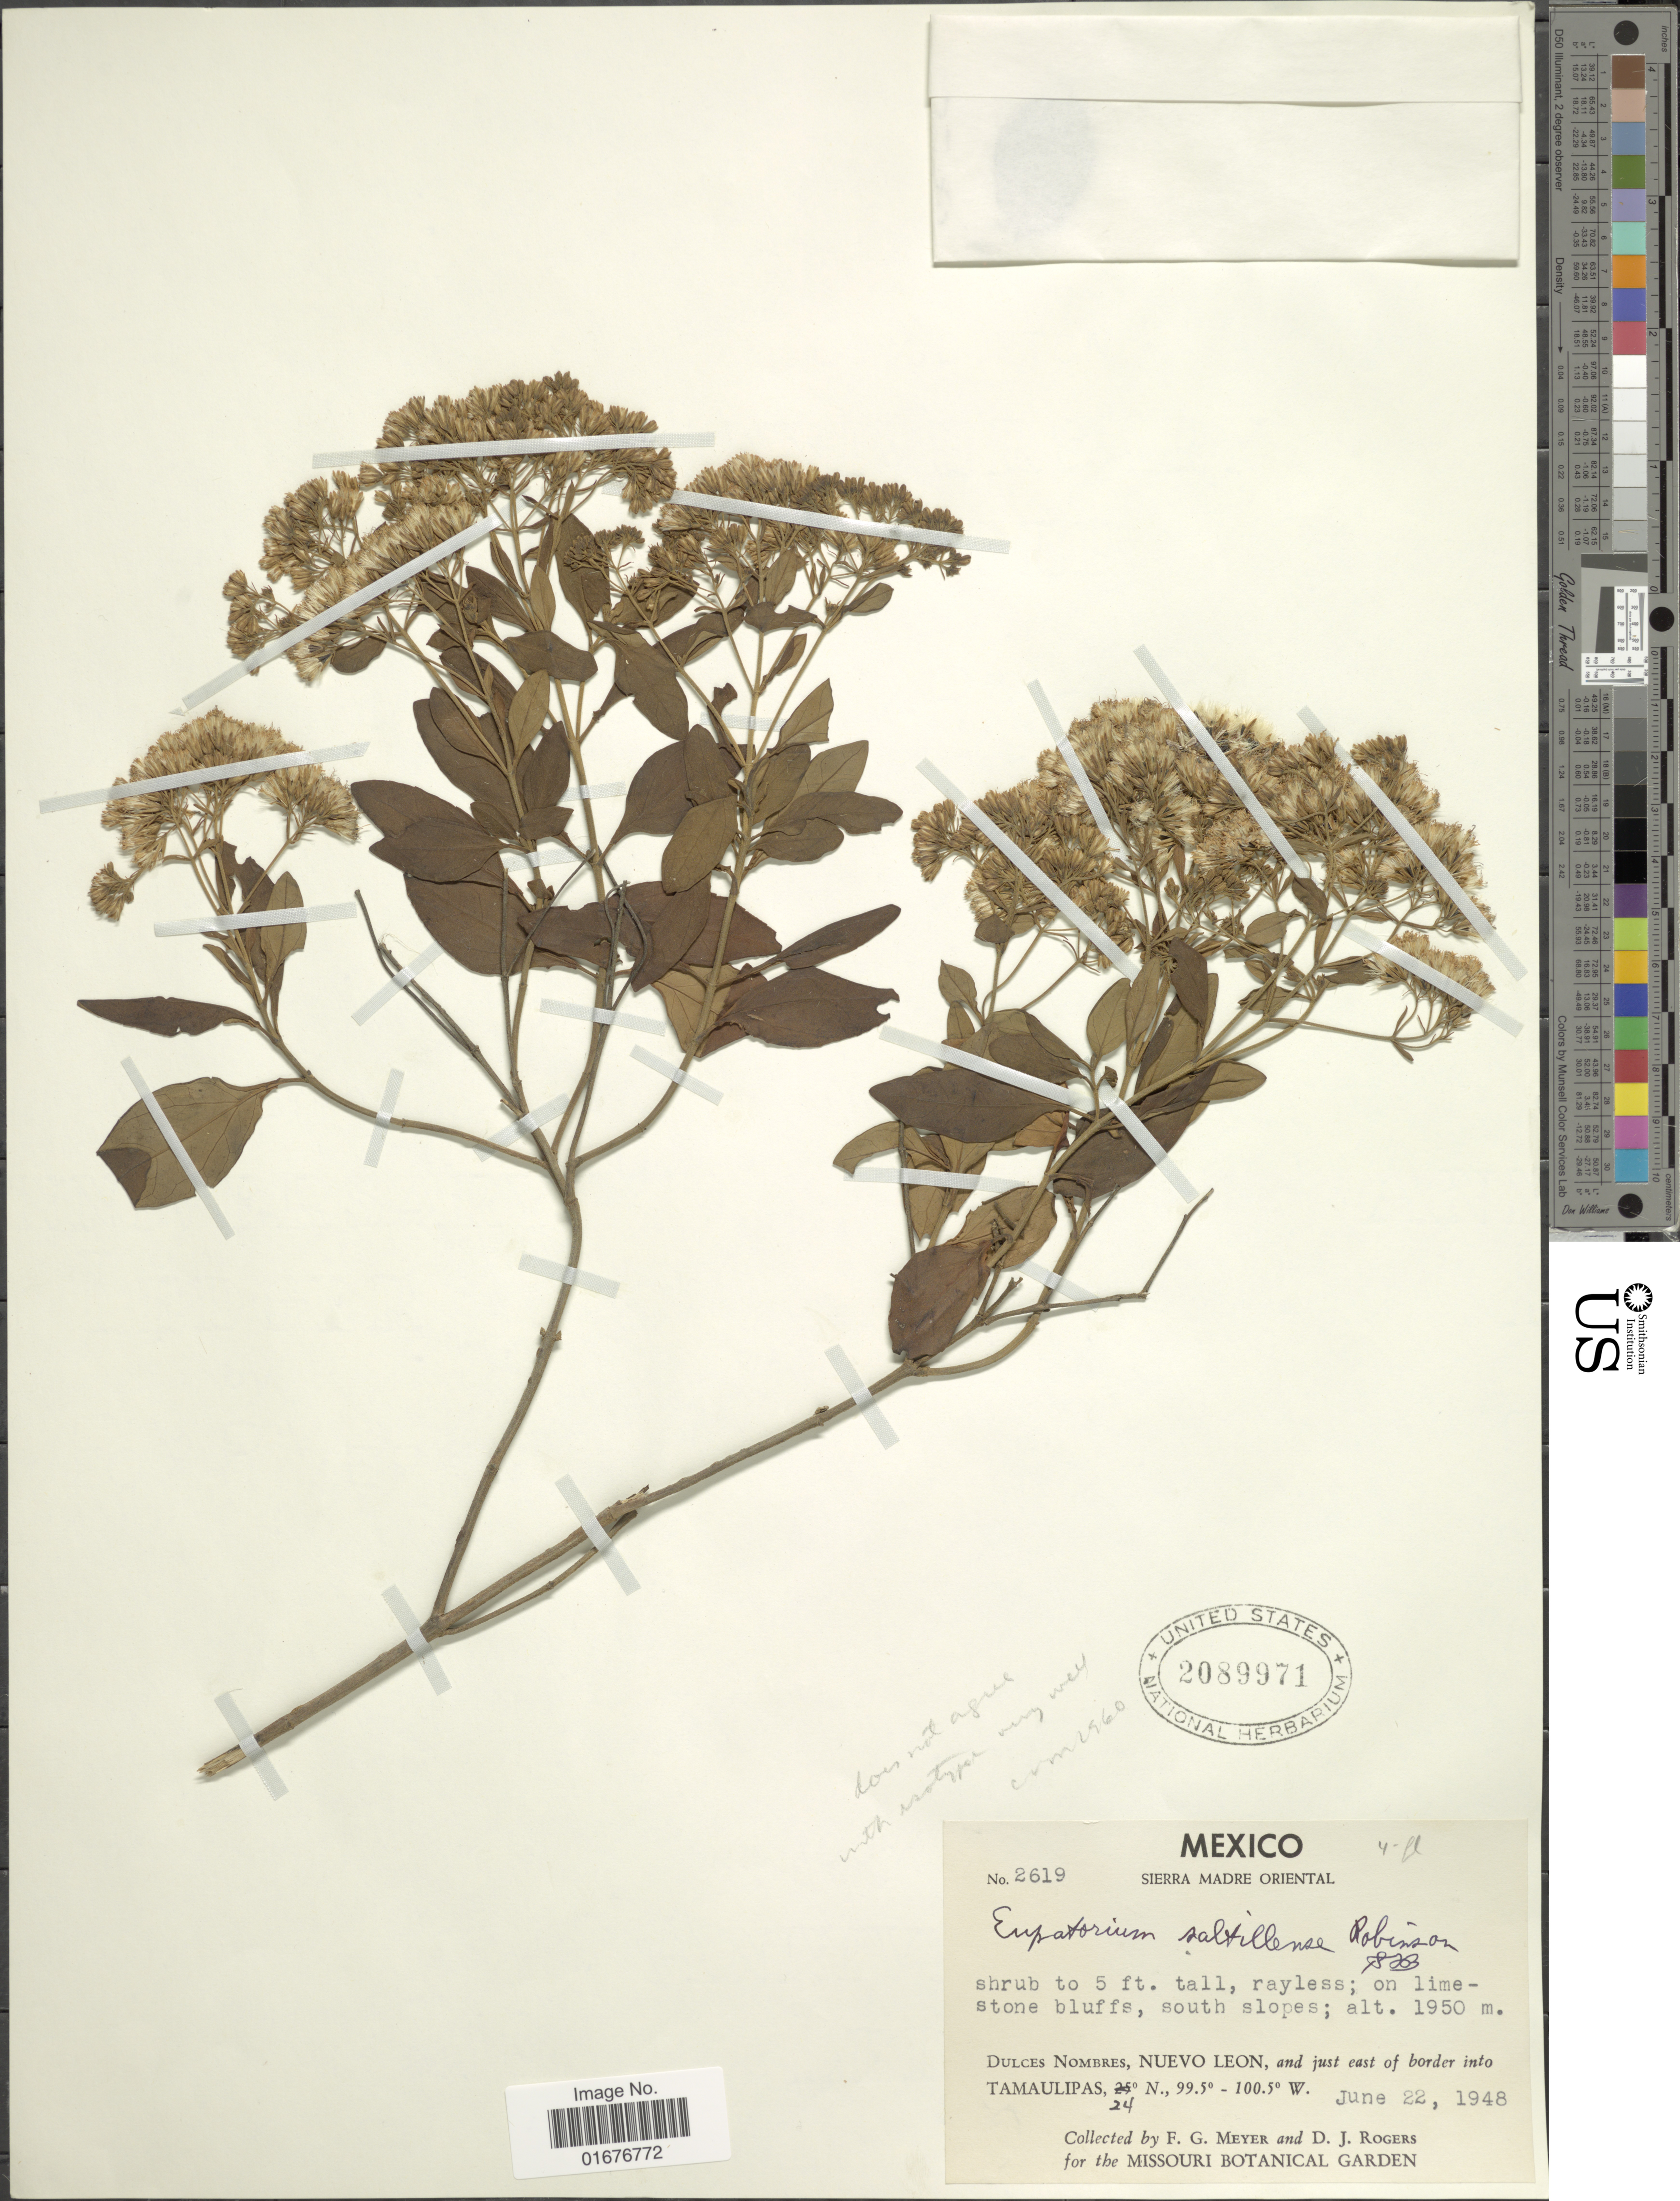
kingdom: Plantae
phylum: Tracheophyta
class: Magnoliopsida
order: Asterales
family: Asteraceae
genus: Ageratina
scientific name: Ageratina saltillensis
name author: (B.L. Rob.) R.M. King & H. Rob.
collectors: F. G. Meyer & D. J. Rogers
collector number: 2619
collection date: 1948-06-22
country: Mexico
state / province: Nuevo León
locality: Rayless; on limestone bluffs, south slopes, Dulces Nombres, and just east of border into Tamaulipas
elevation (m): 1950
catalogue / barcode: US 2089971